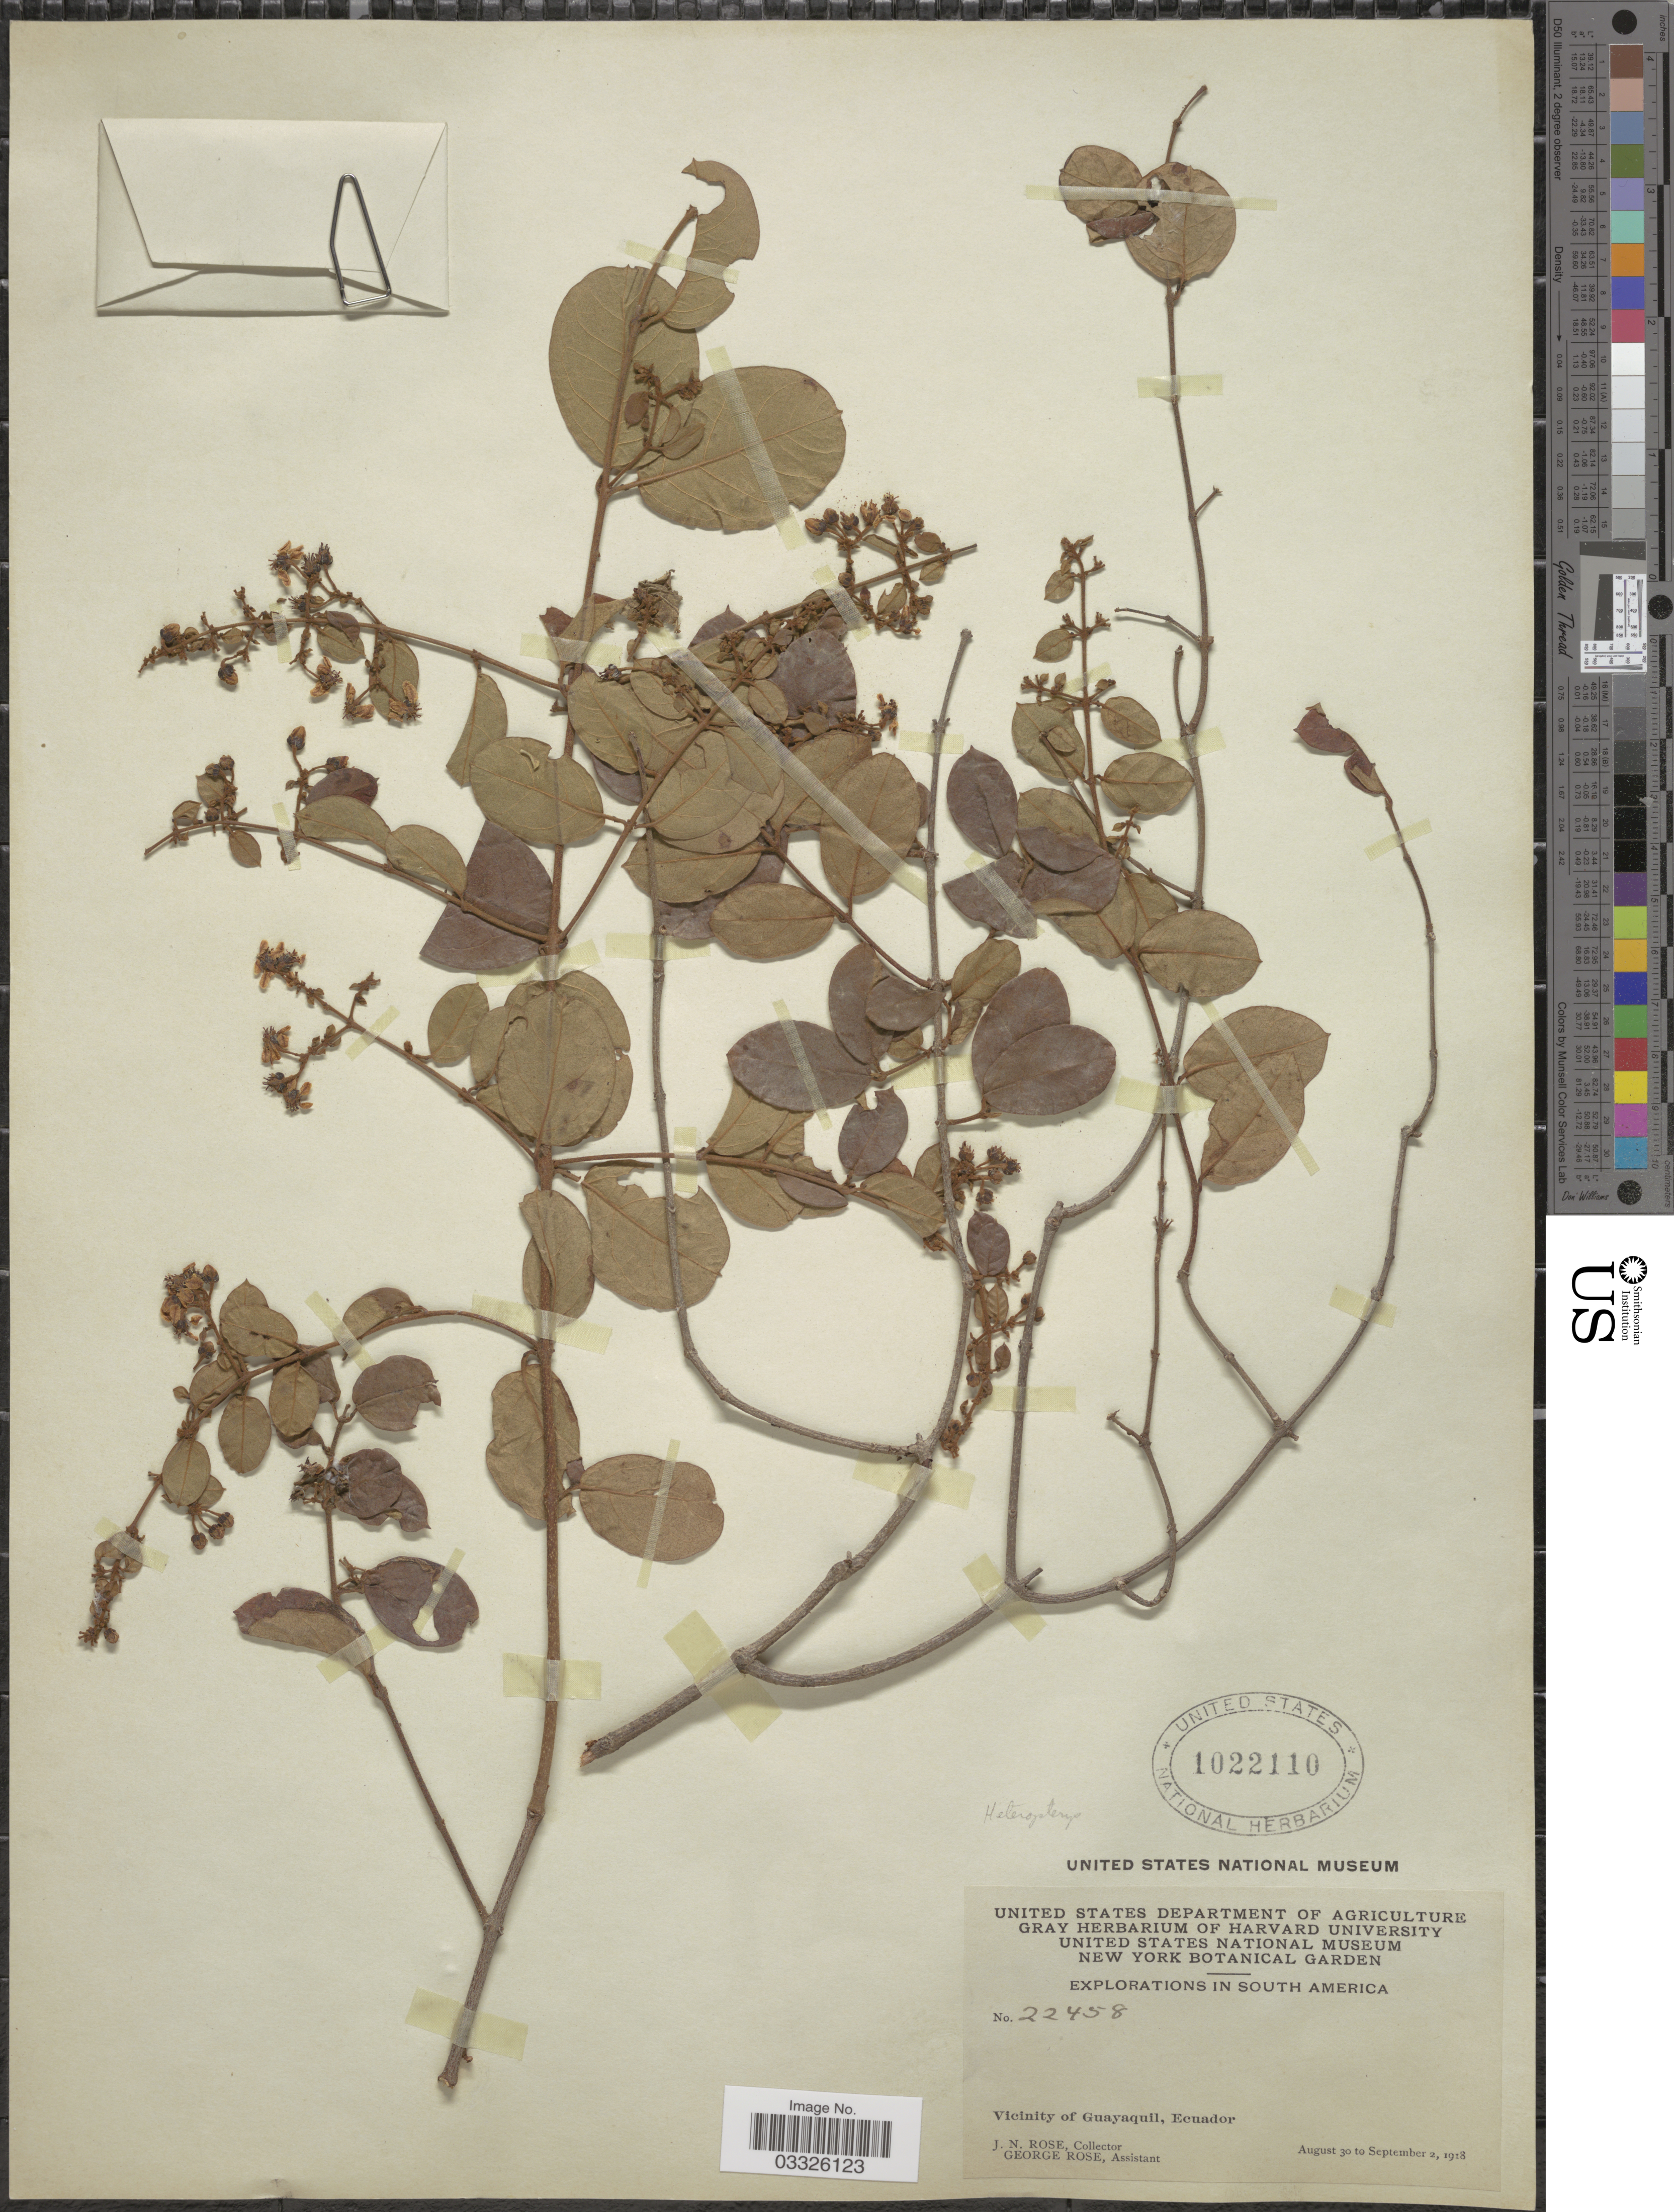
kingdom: Plantae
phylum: Tracheophyta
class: Magnoliopsida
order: Malpighiales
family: Malpighiaceae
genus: Heteropterys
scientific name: Heteropterys sp.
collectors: J. N. Rose & G. Rose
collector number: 22458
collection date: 1918-08-30/1918-09-02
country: Ecuador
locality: Vicinity of Guayaquil.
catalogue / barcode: US 1022110